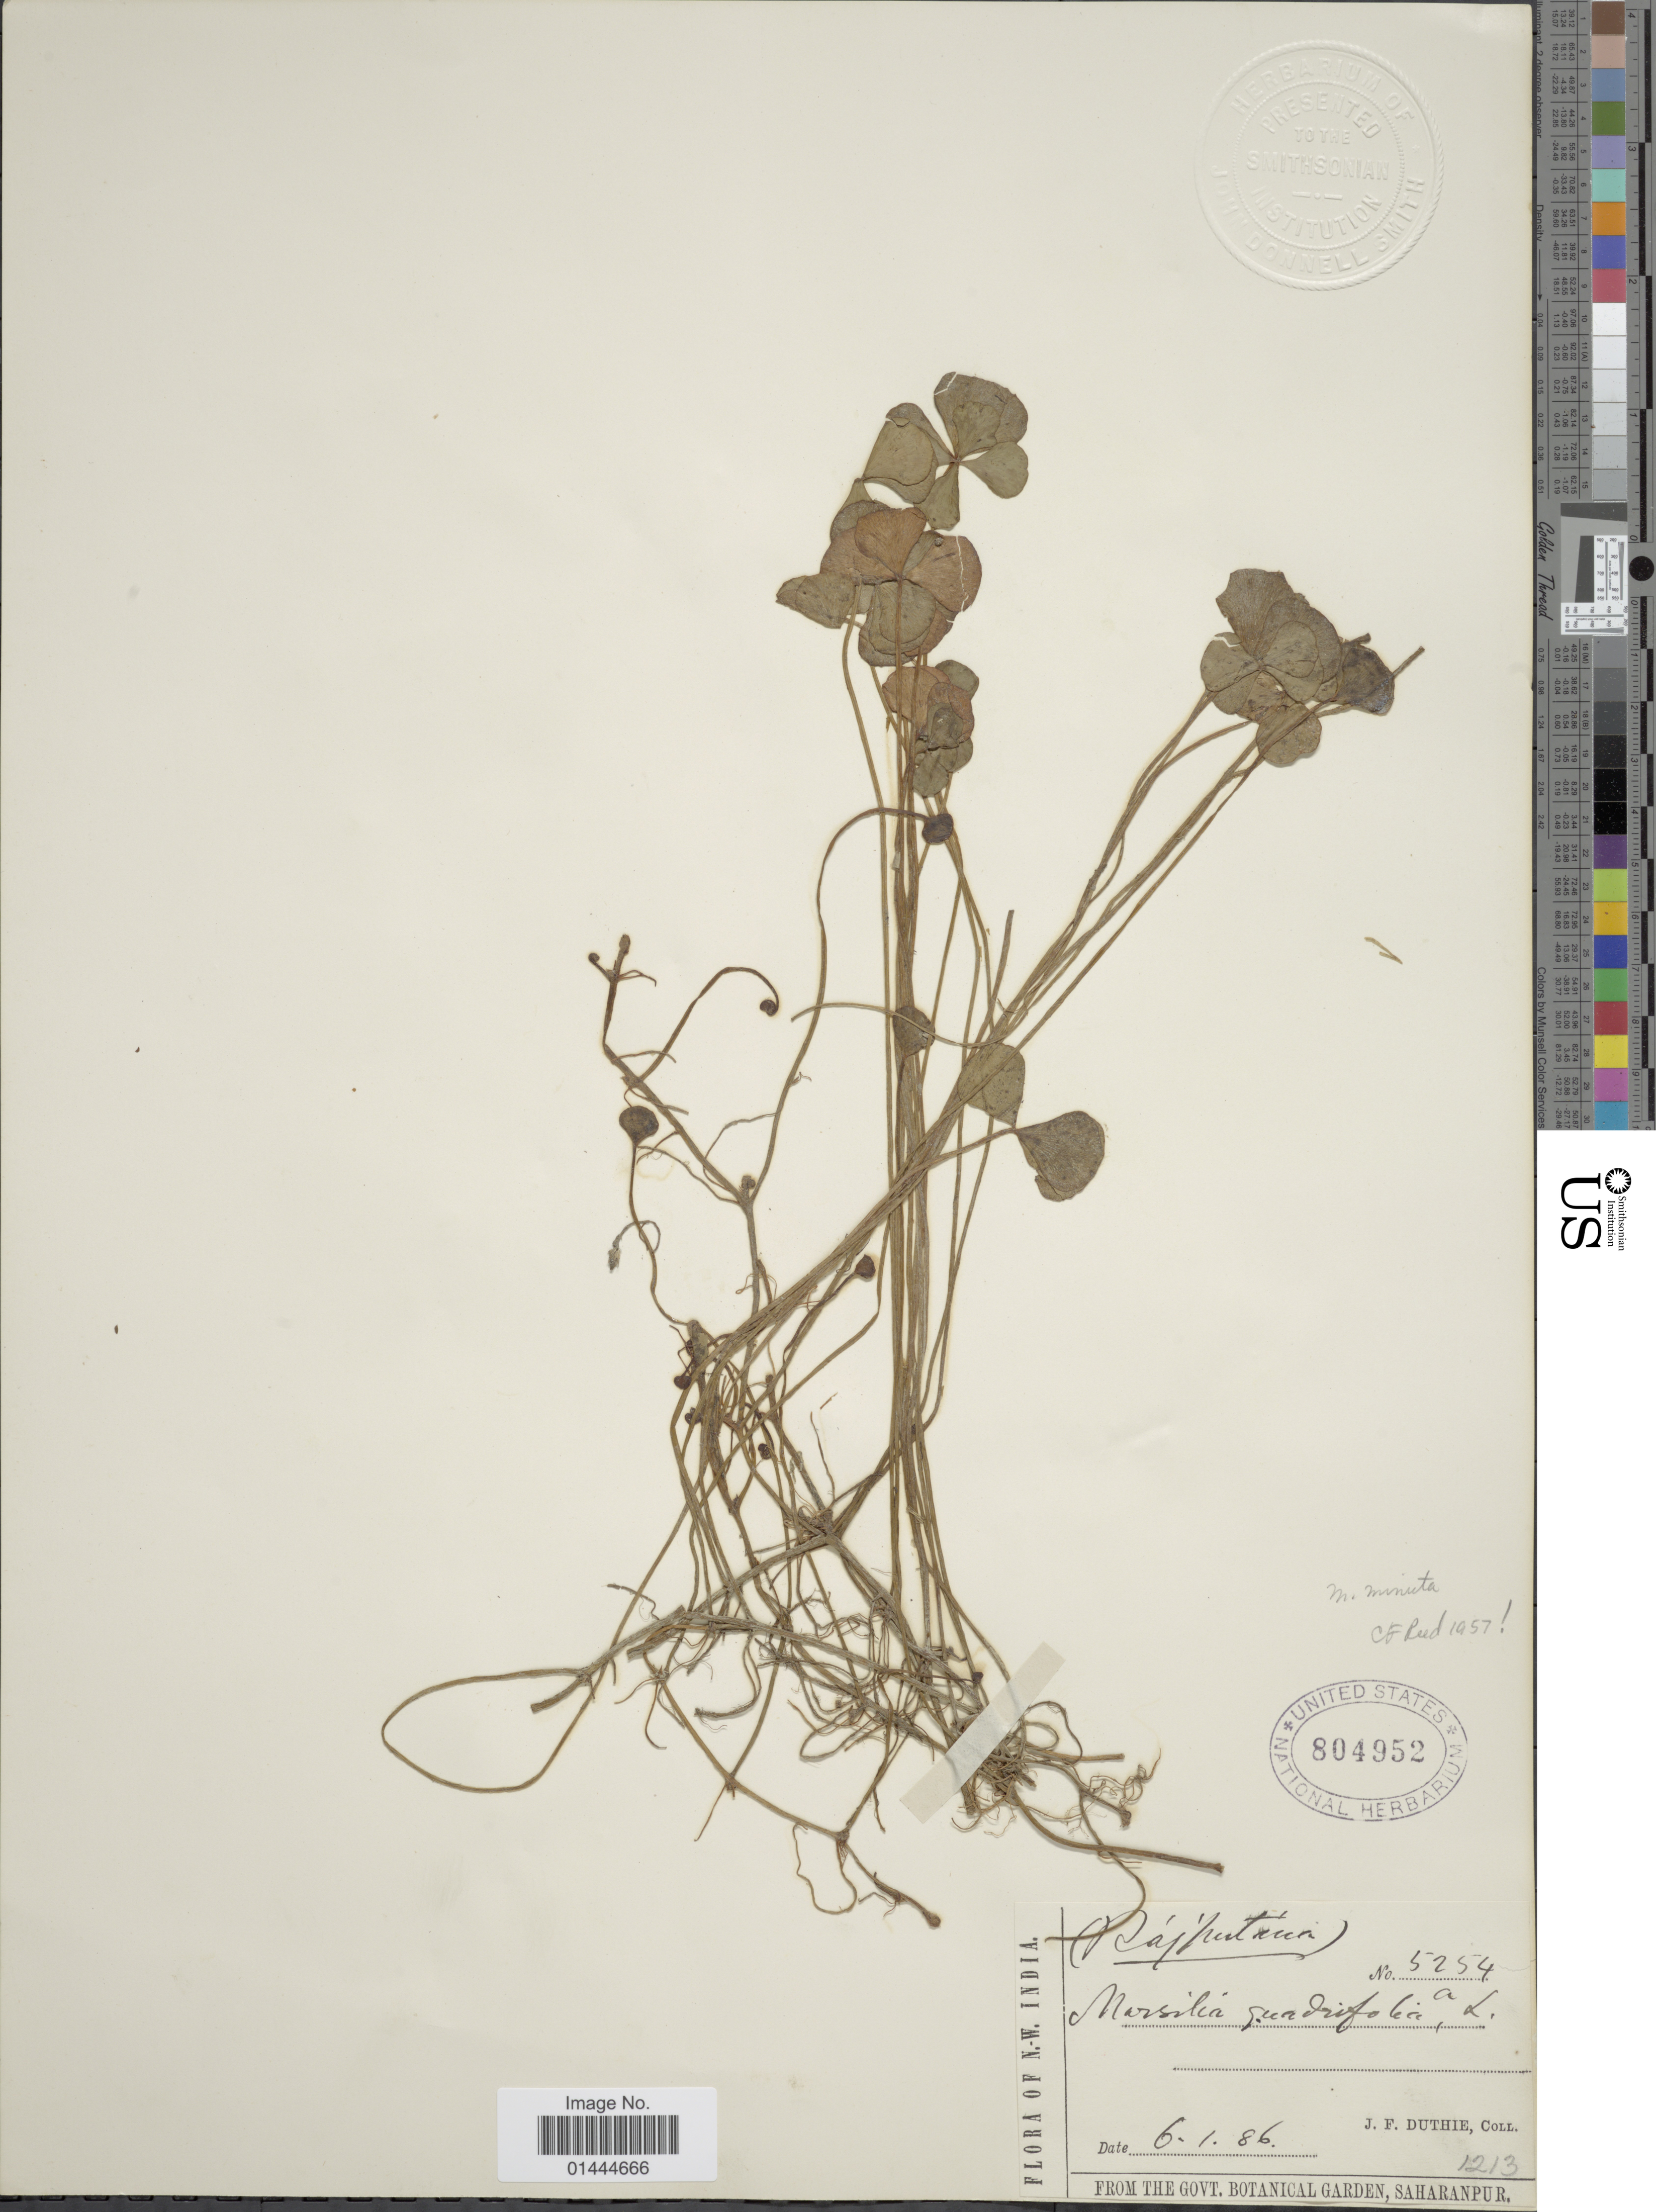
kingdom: Plantae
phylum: Tracheophyta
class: Polypodiopsida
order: Salviniales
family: Marsileaceae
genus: Marsilea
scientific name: Marsilea minuta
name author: L.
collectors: J. F. Duthie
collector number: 5254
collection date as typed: Transcribed d/m/y: 6/1/86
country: India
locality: N. W. India, Rajputana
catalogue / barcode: US 804952